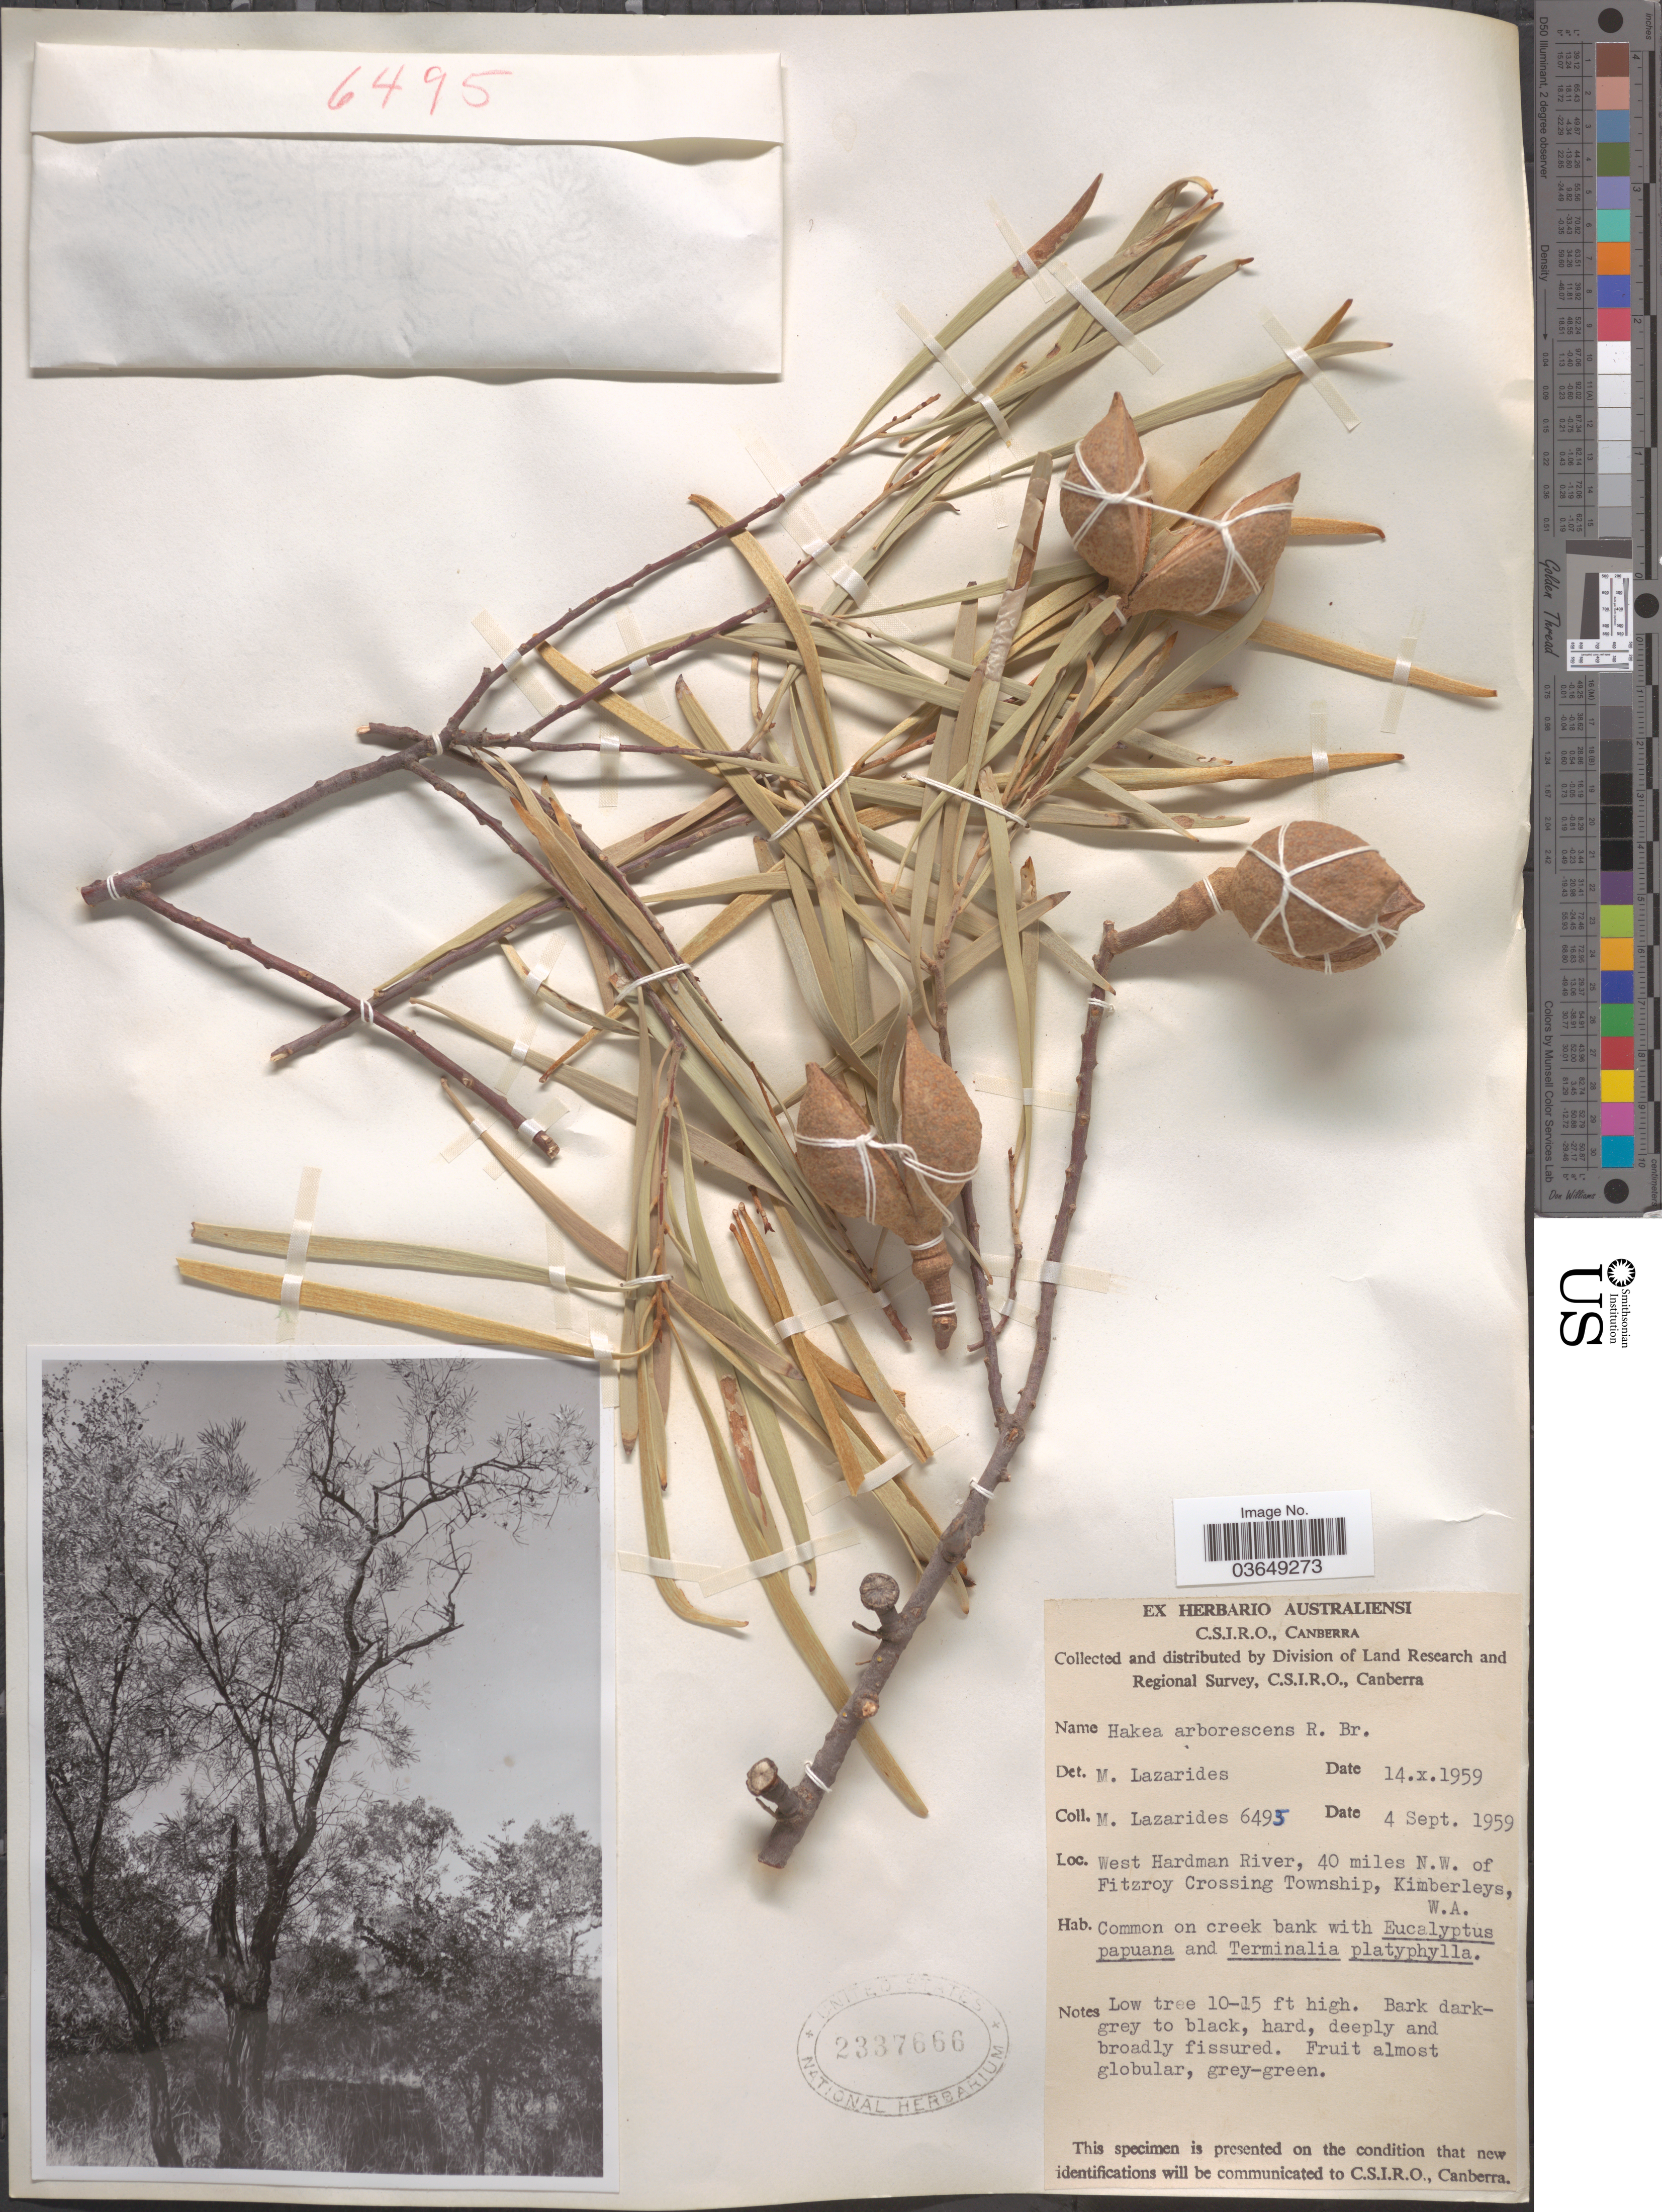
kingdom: Plantae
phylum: Tracheophyta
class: Magnoliopsida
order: Proteales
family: Proteaceae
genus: Hakea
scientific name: Hakea arborescens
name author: R. Br.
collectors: M. Lazarides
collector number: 6495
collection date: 1959-09-04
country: Australia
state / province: Western Australia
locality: West Hardman River, 40 miles N.W. of Fitzroy Crossing Township, Kimberleys.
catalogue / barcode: US 2337666